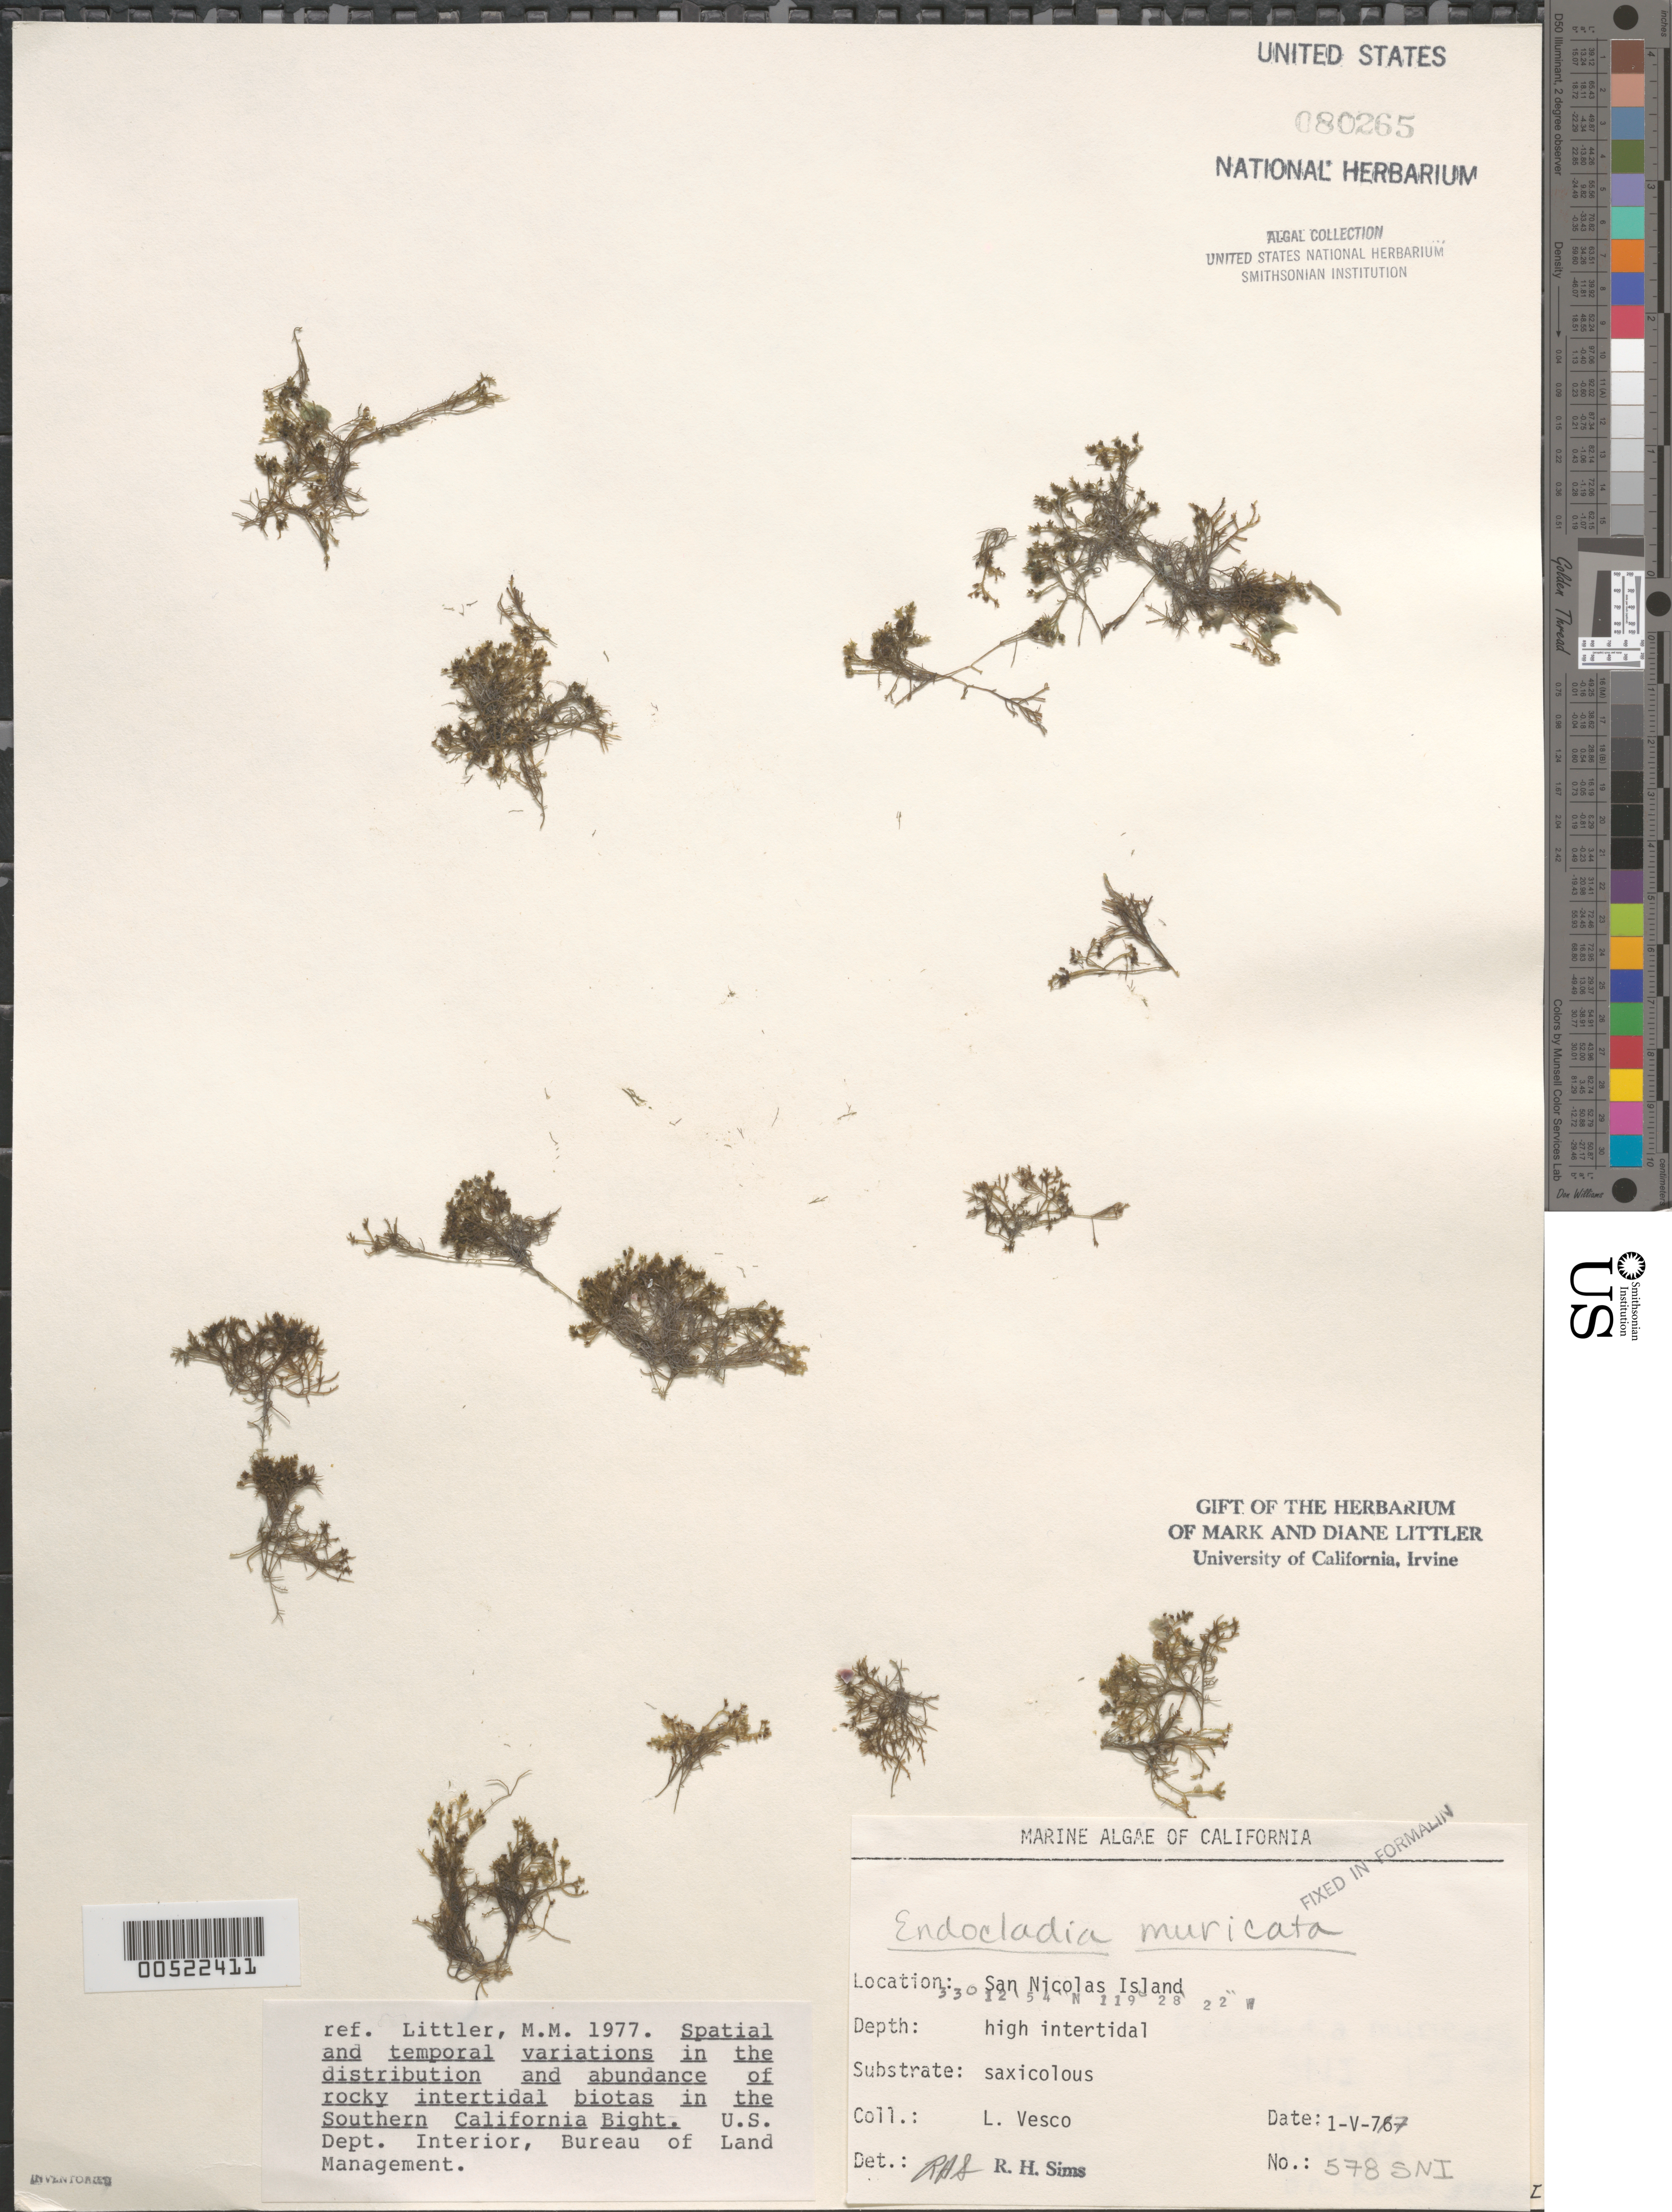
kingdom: Plantae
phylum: Rhodophyta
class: Florideophyceae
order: Gigartinales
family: Endocladiaceae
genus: Endocladia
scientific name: Endocladia muricata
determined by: Sims, Robert H.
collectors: L. Vesco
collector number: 578-sni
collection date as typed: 01 May 1977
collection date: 1977-05-01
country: United States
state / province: California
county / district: Ventura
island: San Nicolas Island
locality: Dutch Harbor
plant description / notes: BLM-SOCALBIGHT Rocky Intertidal Survey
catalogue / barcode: US 80265